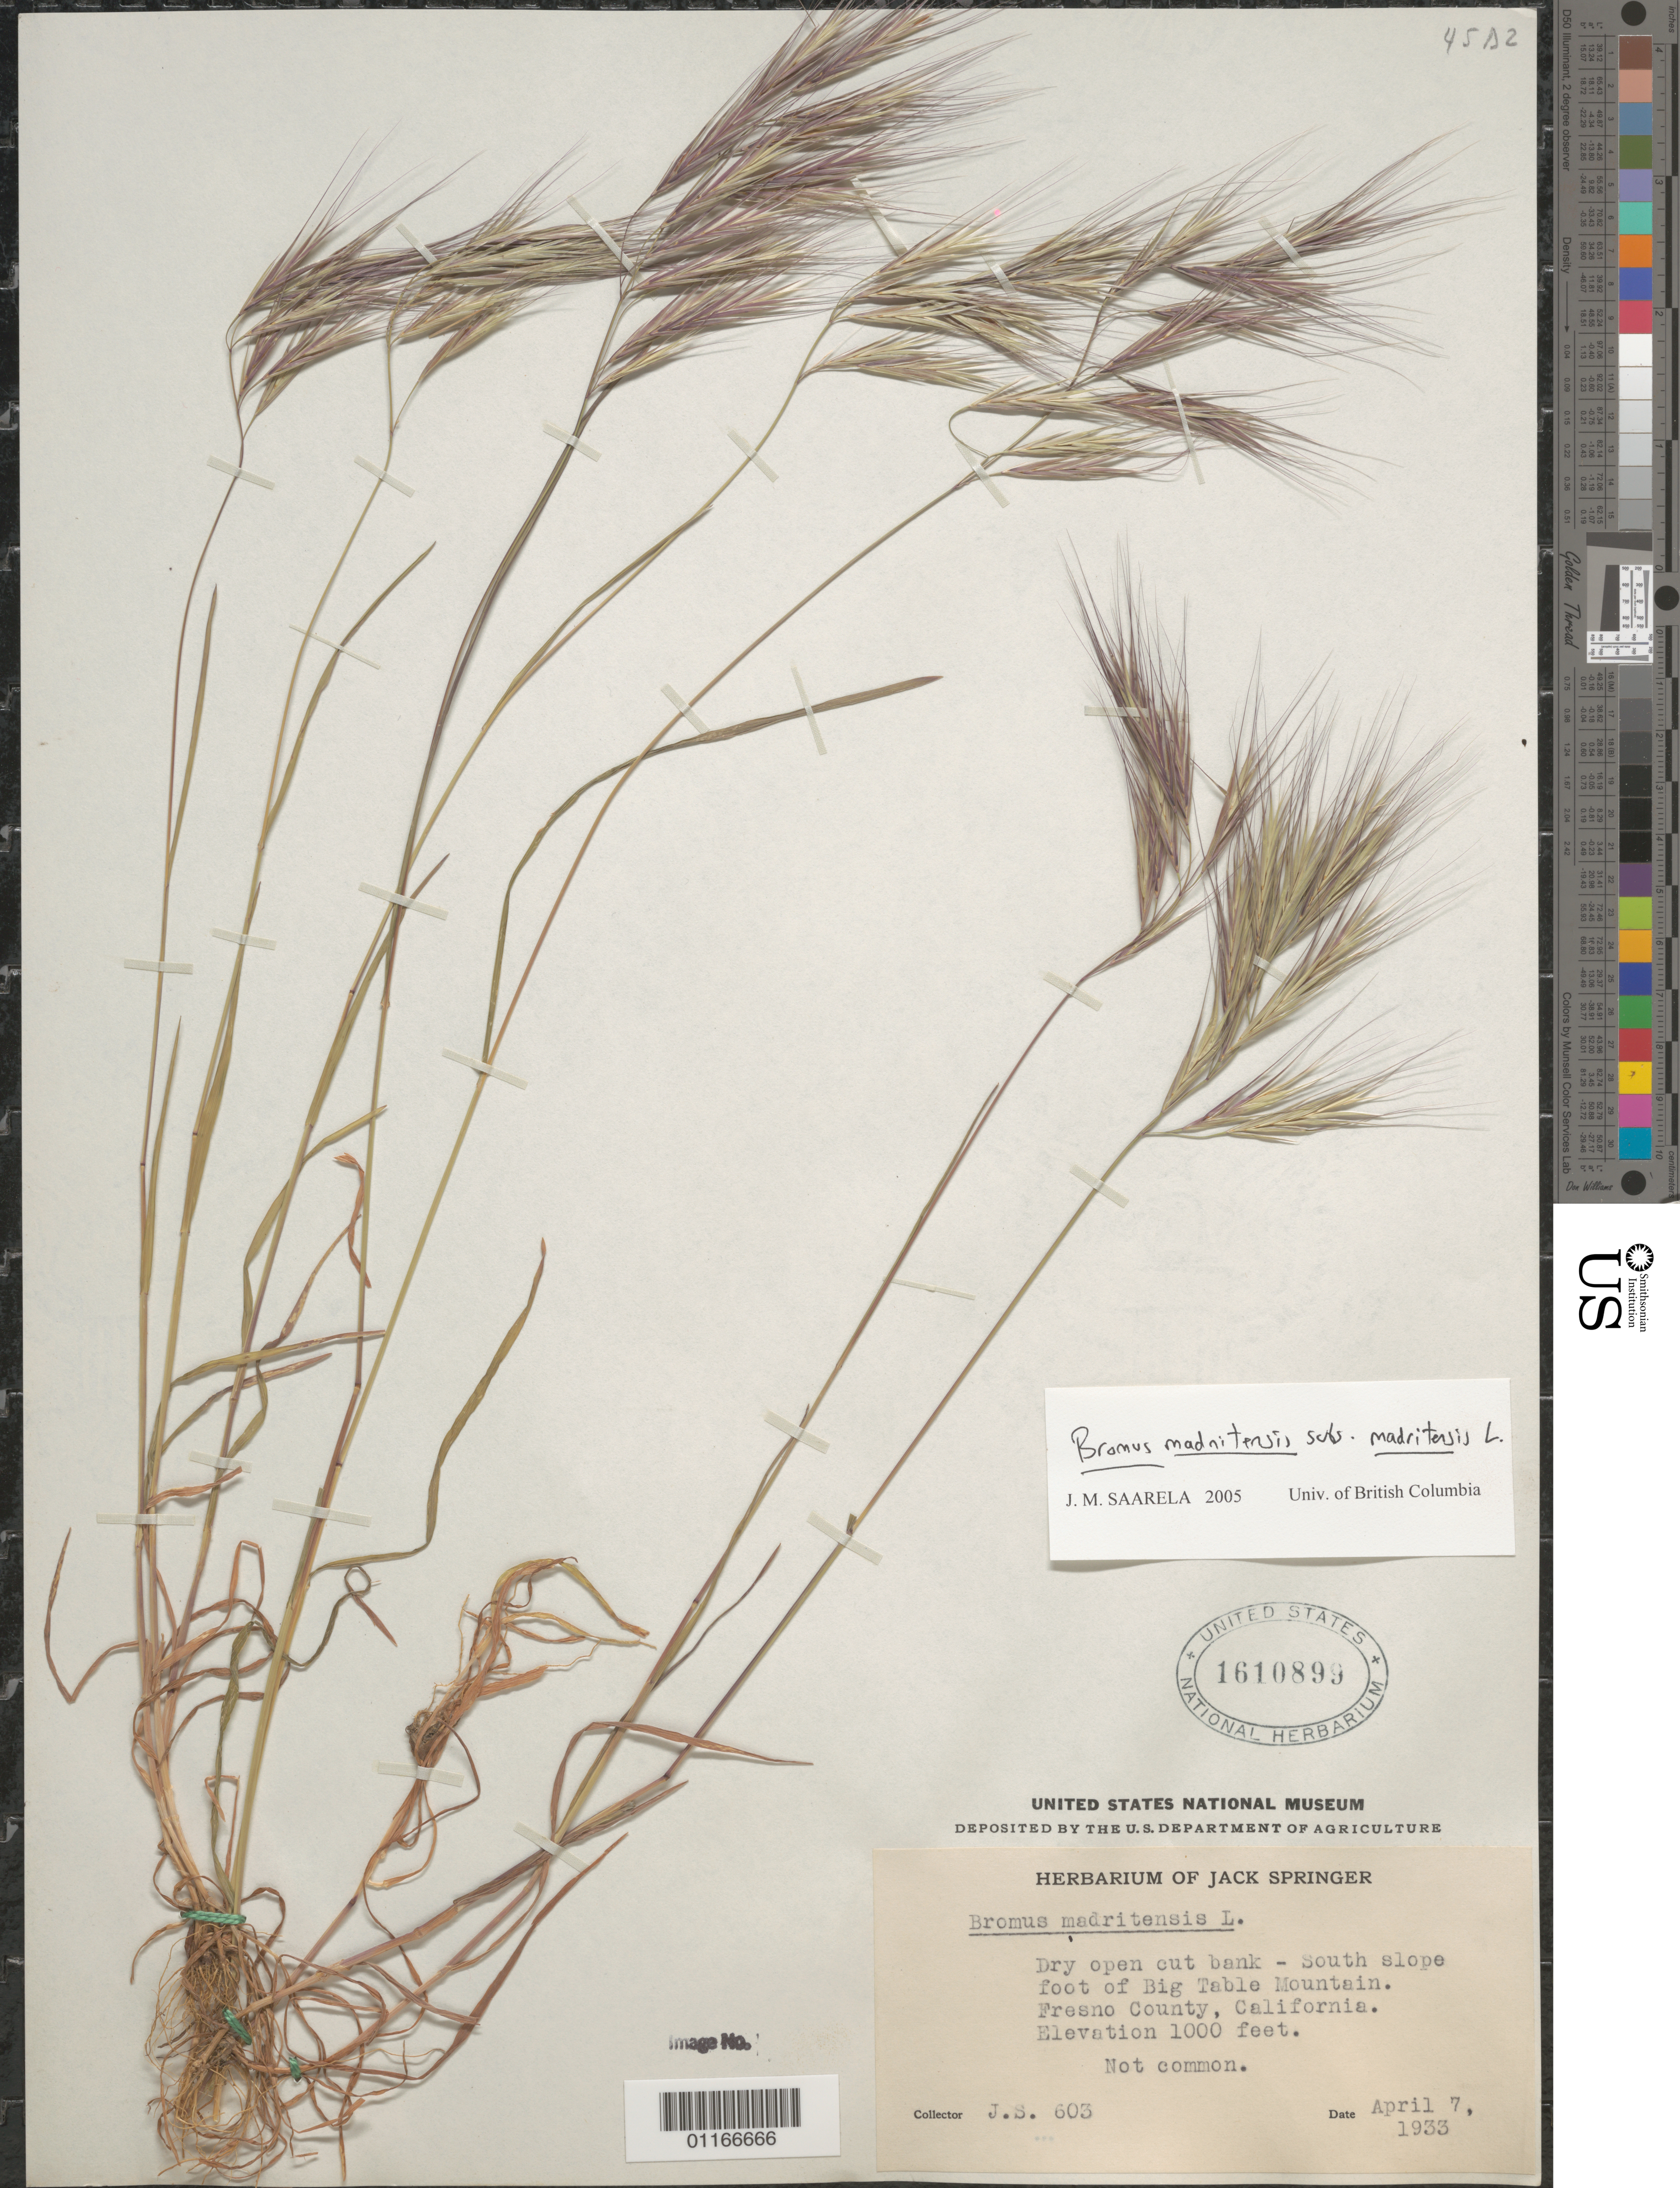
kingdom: Plantae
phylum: Tracheophyta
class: Liliopsida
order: Poales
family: Poaceae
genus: Bromus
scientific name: Bromus madritensis subsp. madritensis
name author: L. f.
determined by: Saarela, J. M., (CAN), Canadian Museum of Nature (CANADA)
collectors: J. Springer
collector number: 603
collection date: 1933-04-07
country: United States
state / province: California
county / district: Fresno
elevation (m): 305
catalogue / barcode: US 1610899